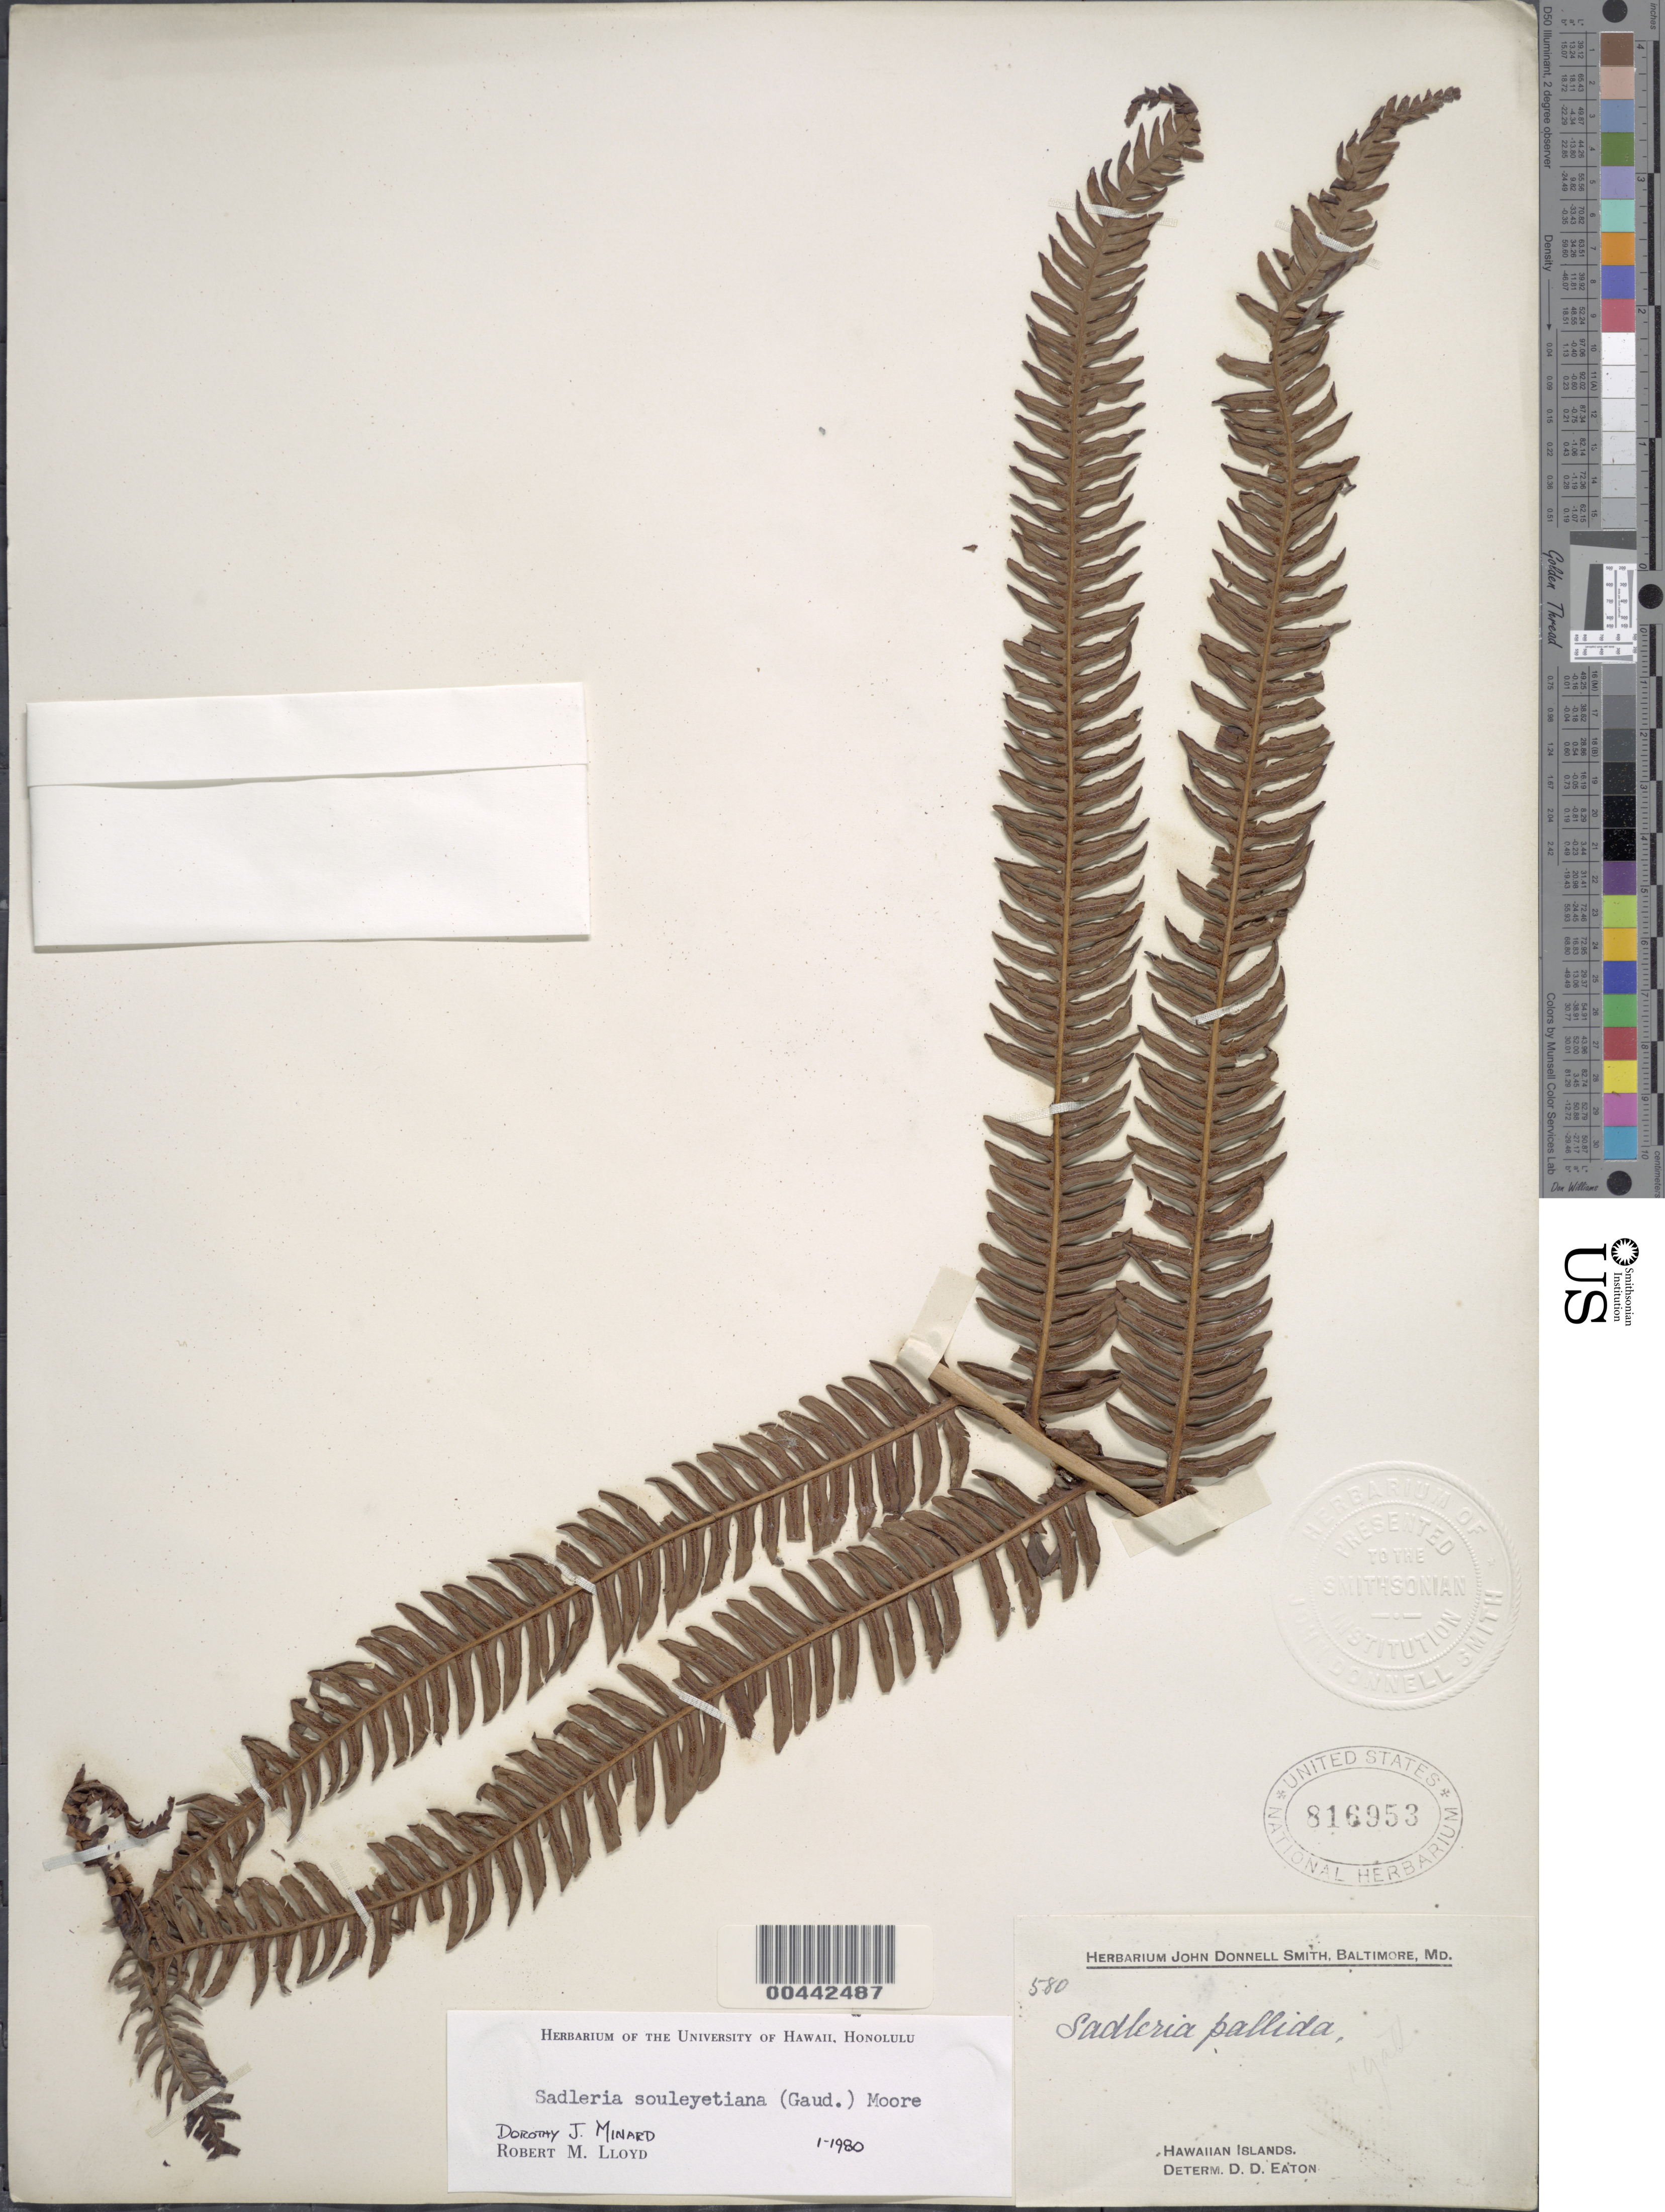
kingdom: Plantae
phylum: Tracheophyta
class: Polypodiopsida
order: Polypodiales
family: Blechnaceae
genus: Sadleria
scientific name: Sadleria souleytiana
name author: (Gaudich.) T. Moore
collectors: J. Donnell Smith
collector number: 580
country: United States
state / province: Hawaii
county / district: Hawaii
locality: Hawaiian Islands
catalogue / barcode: US 816953